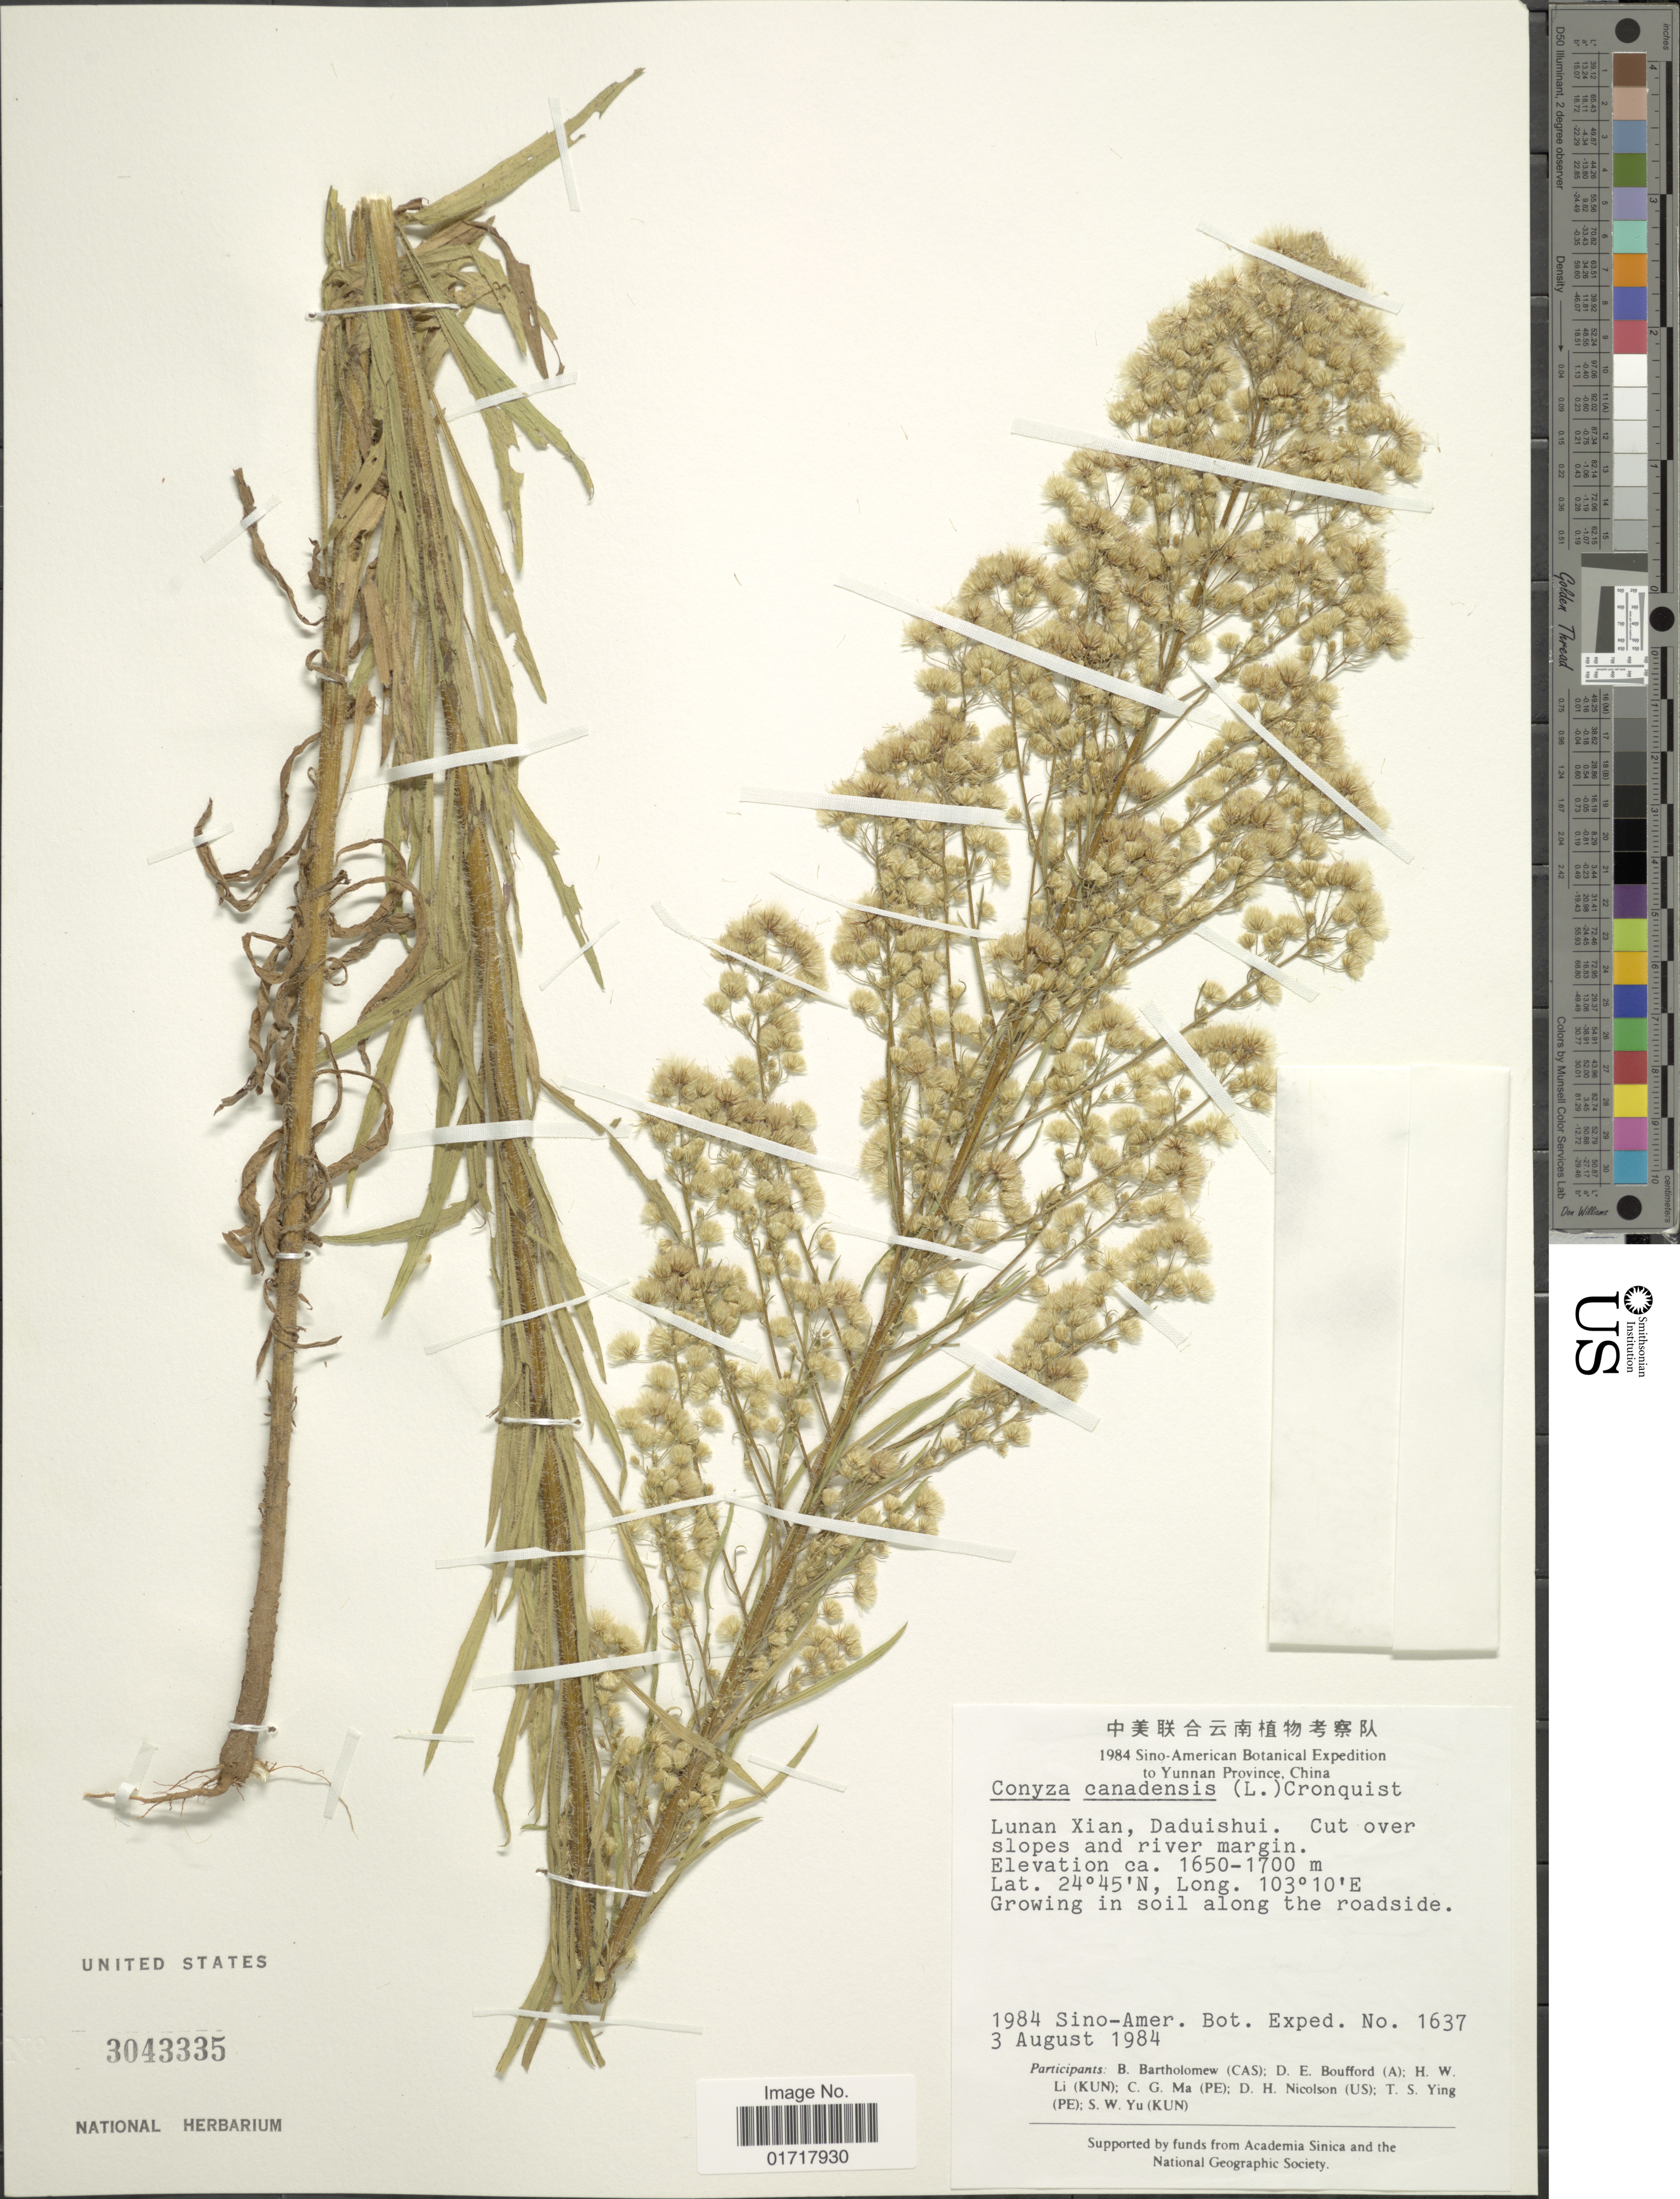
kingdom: Plantae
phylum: Tracheophyta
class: Magnoliopsida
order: Asterales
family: Asteraceae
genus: Conyza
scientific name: Conyza canadensis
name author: (L.) Cronq.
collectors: Sino-Amer. Bot. Exped. 1984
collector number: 1637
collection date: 1984-08-03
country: China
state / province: Yunnan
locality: Yunnan Province, China. Lunan Xian, Daduishui. Cut over slopes and river margin.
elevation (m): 1650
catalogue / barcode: US 3043335